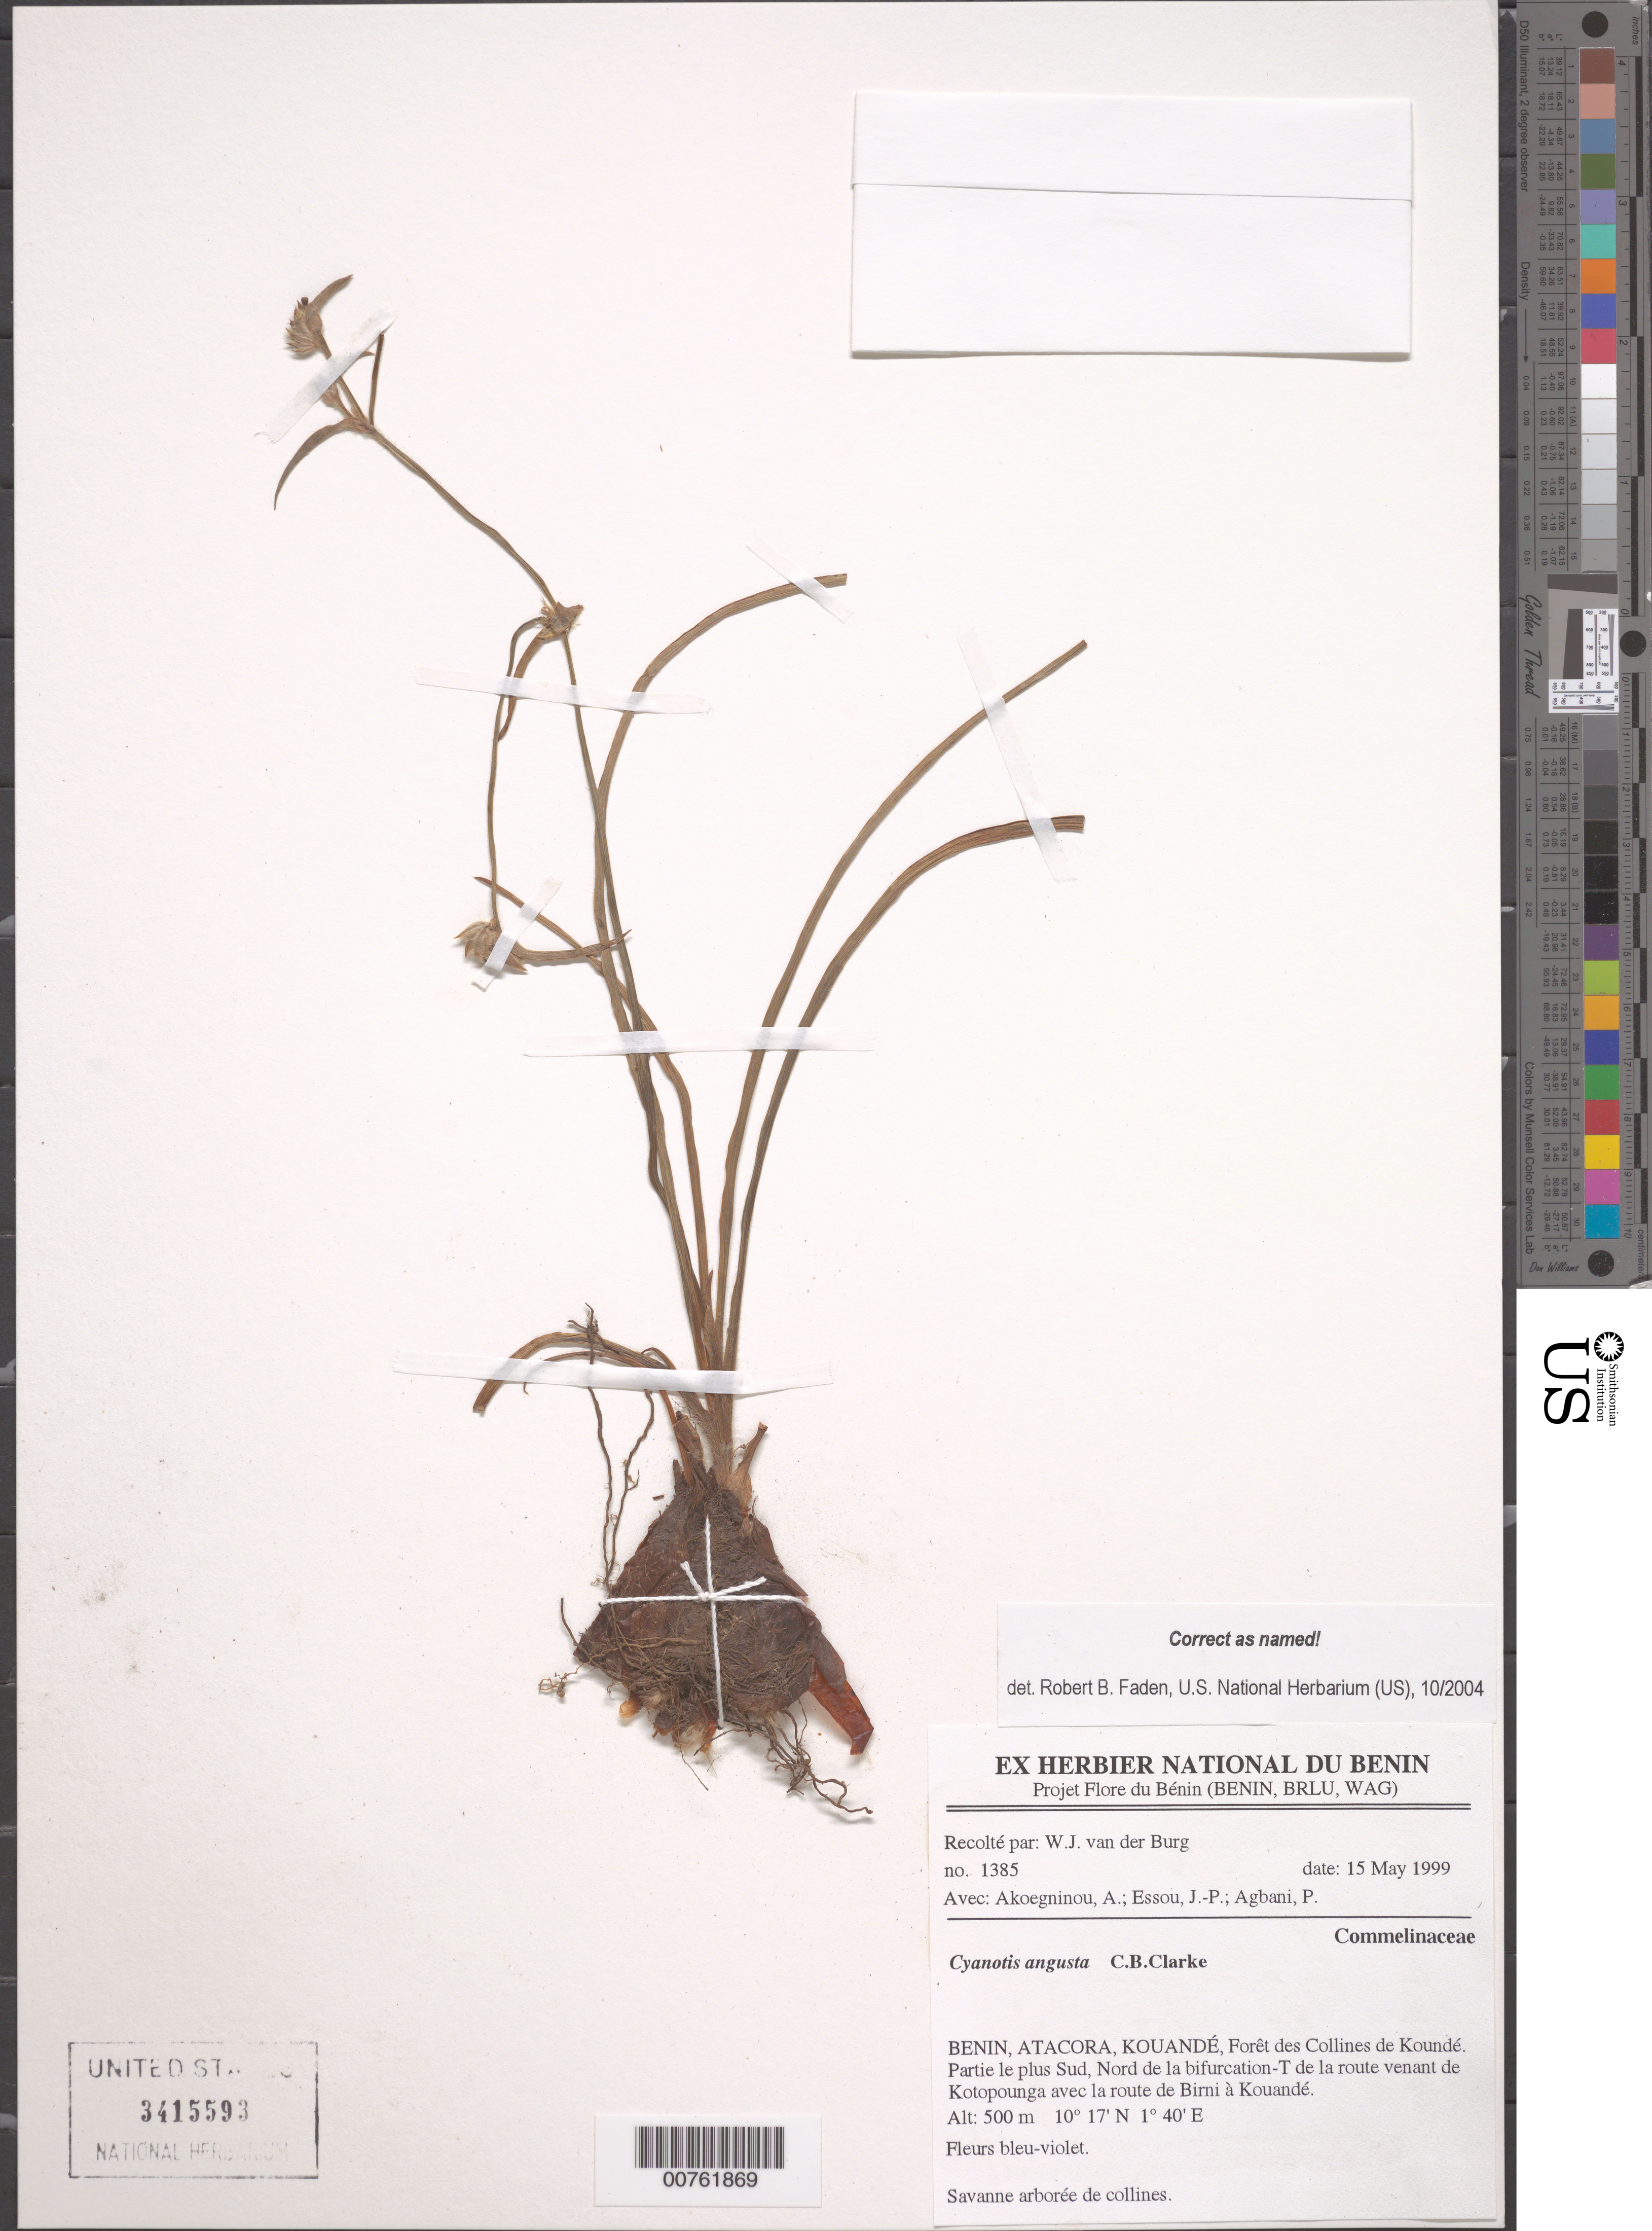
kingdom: Plantae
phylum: Tracheophyta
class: Liliopsida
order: Commelinales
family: Commelinaceae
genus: Cyanotis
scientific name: Cyanotis angusta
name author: C.B. Clarke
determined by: Faden, Robert B., (US), Smithsonian Institution - National Museum of Natural History (UNITED STATES)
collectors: W. van der Burg, A. Akoegninou, J. Essou & P. Agbani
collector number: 1385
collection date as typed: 15 May 1999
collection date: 1999-05-15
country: Benin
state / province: Atakora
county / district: Kouande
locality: Foret des Collines de Kounde. Partie le plus Sud, Nord de la bifurcation-T de la route venant de Kotopounga avec la route de Firni a Kouande.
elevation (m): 500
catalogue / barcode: US 3415593